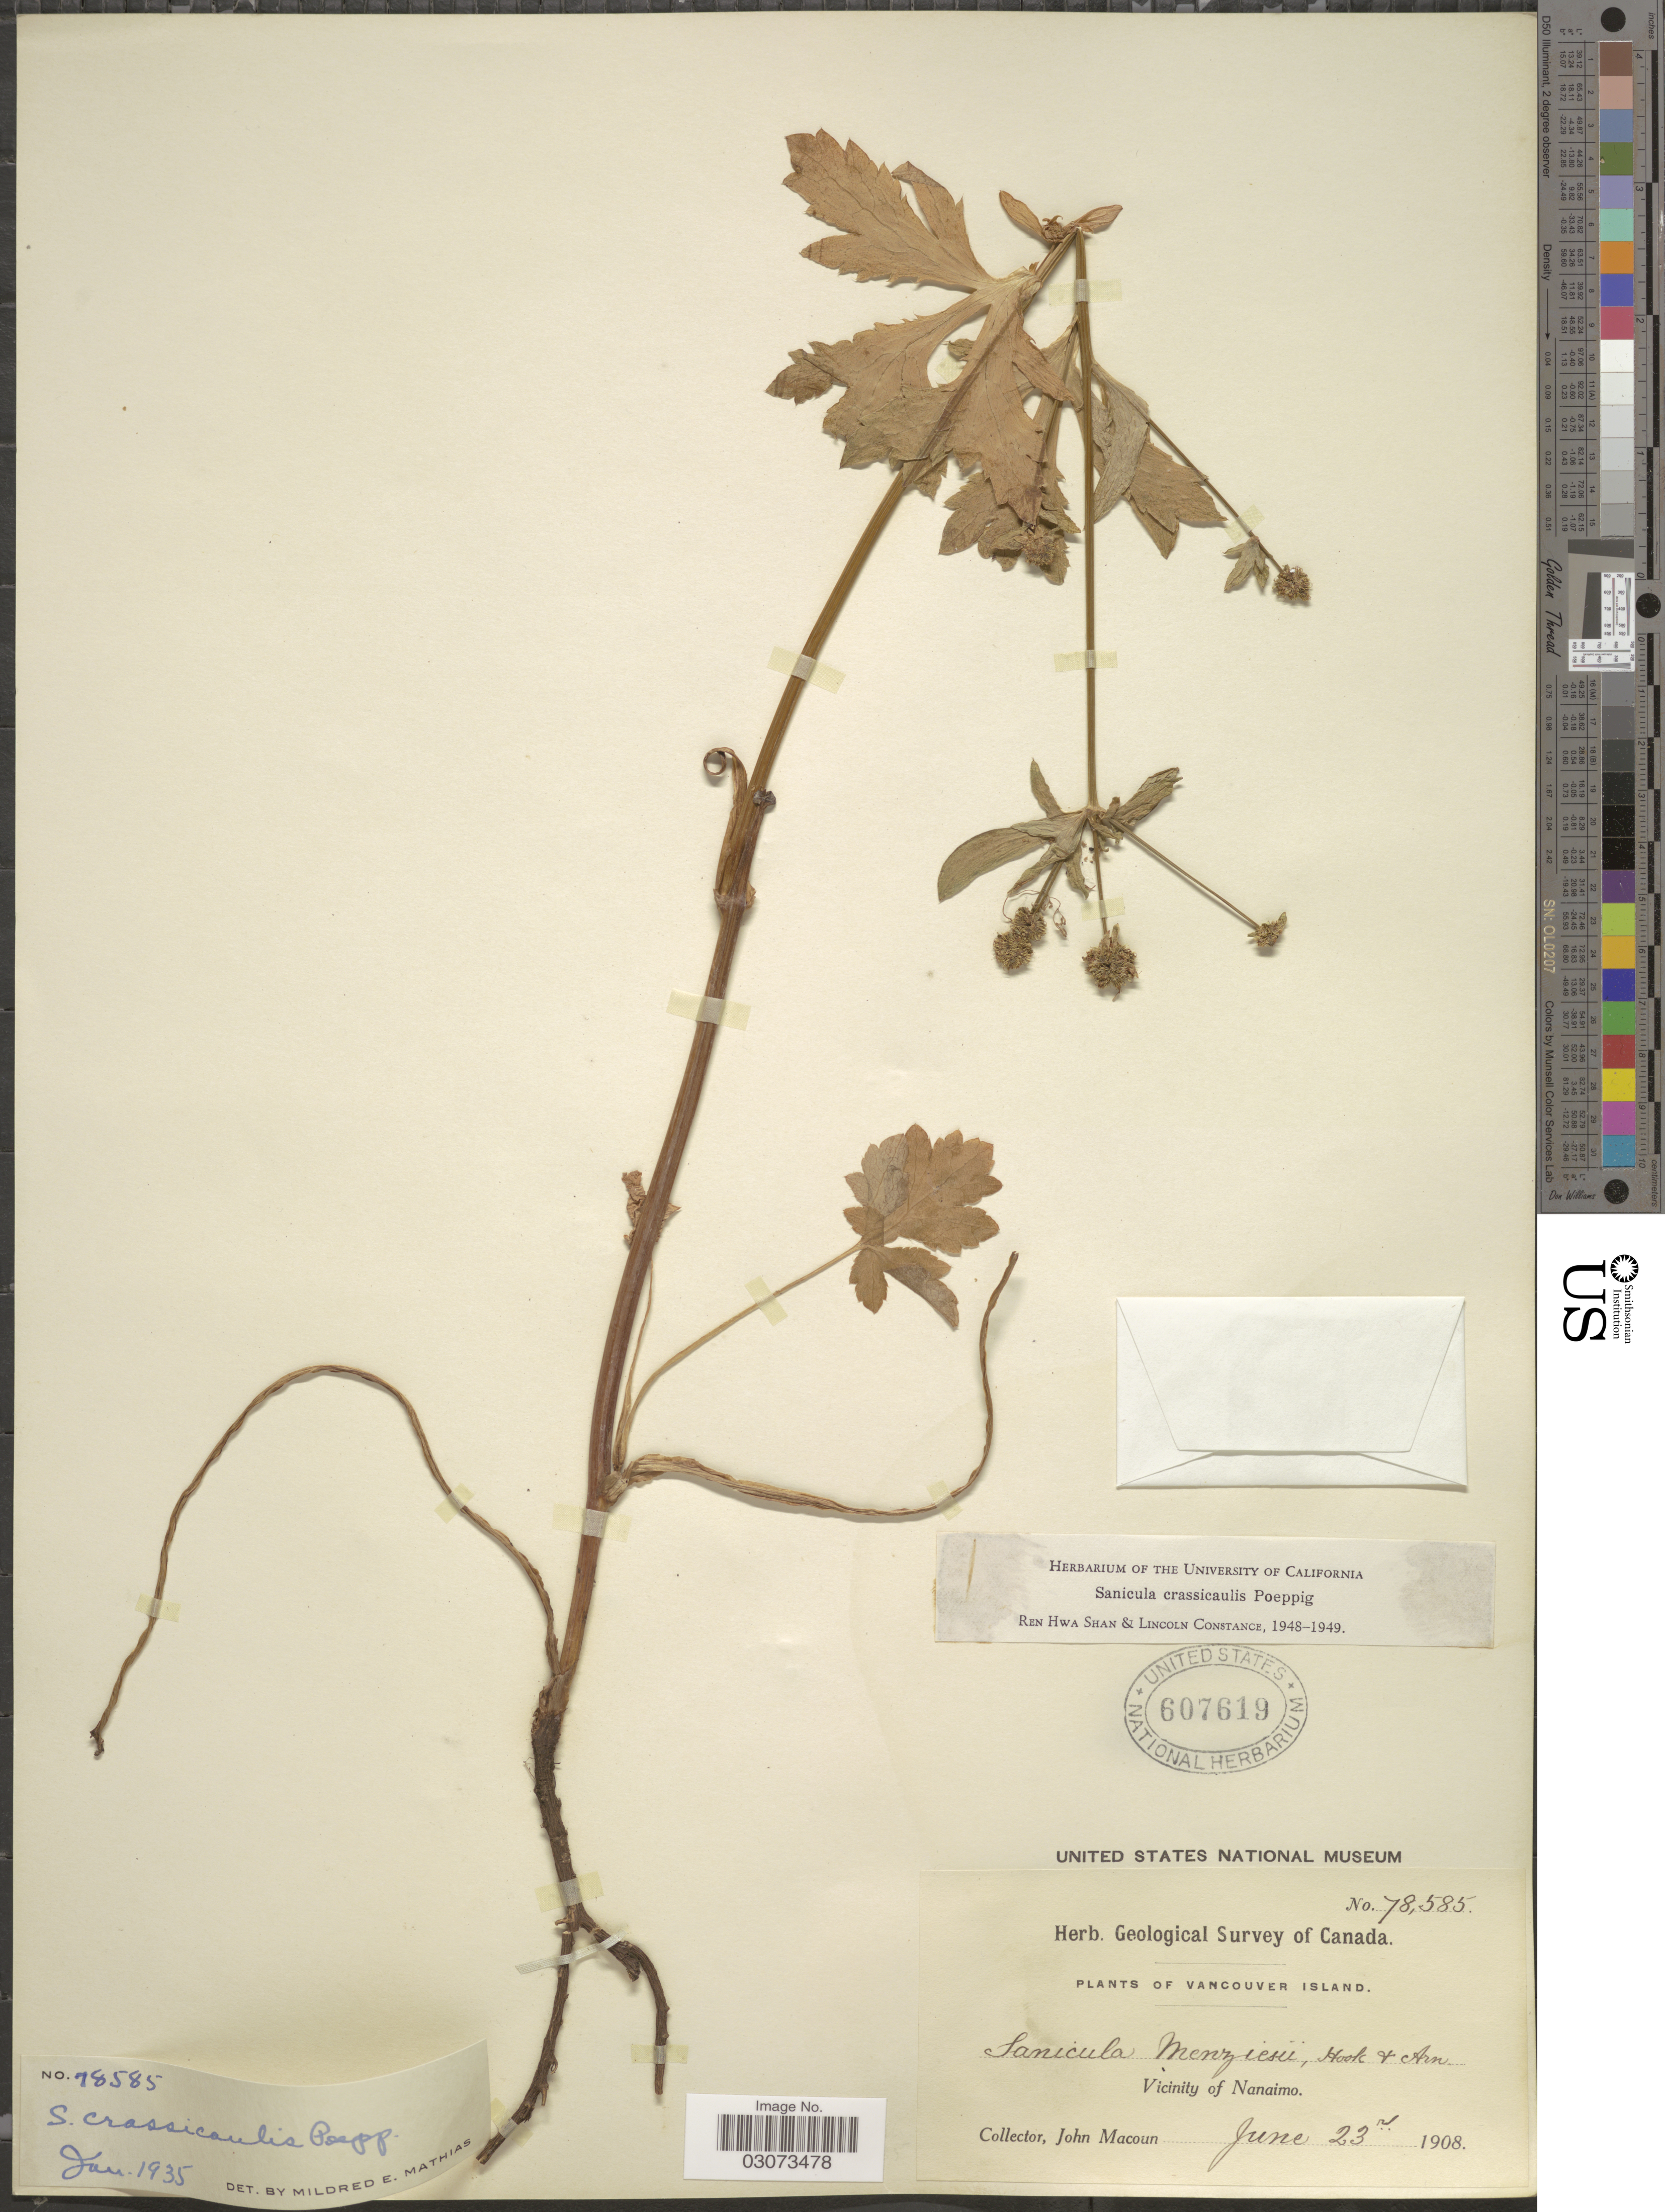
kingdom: Plantae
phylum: Tracheophyta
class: Magnoliopsida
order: Apiales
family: Apiaceae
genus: Sanicula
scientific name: Sanicula crassicaulis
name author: Poepp. ex DC.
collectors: J. Macoun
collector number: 78585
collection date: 1908-06-23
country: Canada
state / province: British Columbia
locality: Vancouver Island. Vicinity of Nanaimo.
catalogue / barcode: US 607619